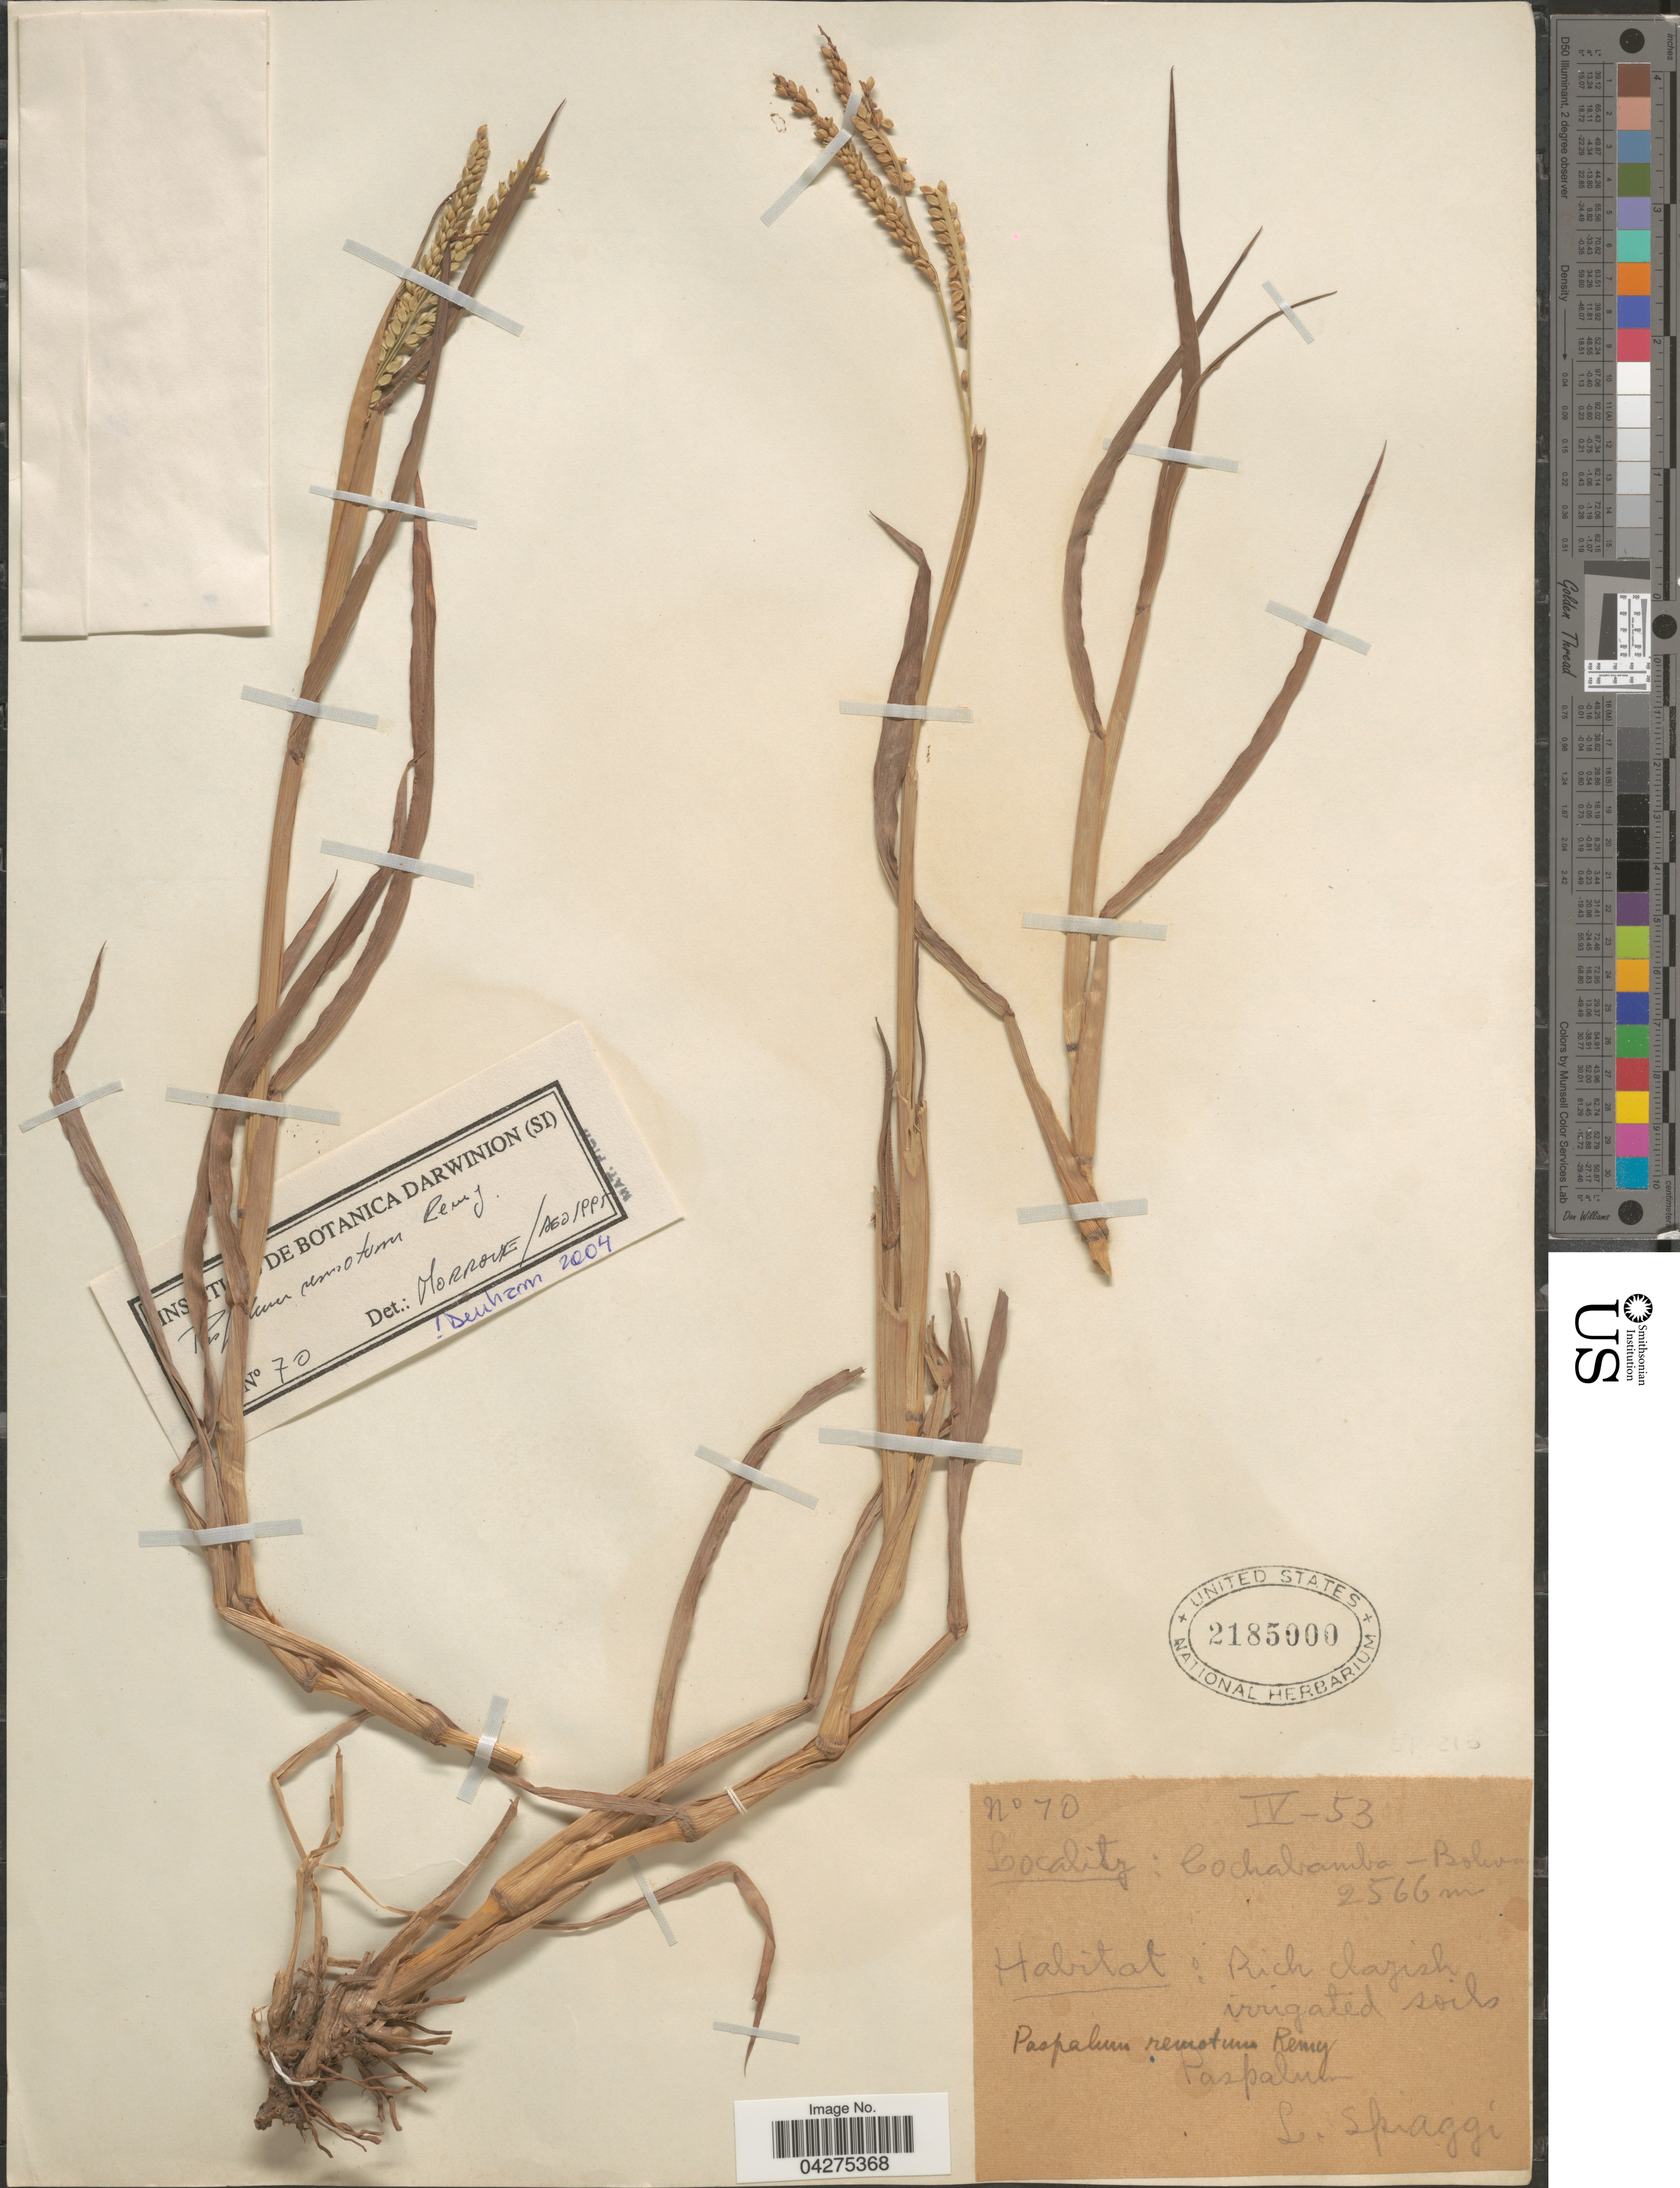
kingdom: Plantae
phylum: Tracheophyta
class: Liliopsida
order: Poales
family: Poaceae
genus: Paspalum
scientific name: Paspalum remotum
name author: J. Rémy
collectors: L. Spiaggi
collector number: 70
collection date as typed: Transcribed d/m/y: /4/53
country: Bolivia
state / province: Cochabamba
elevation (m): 2566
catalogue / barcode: US 2185000